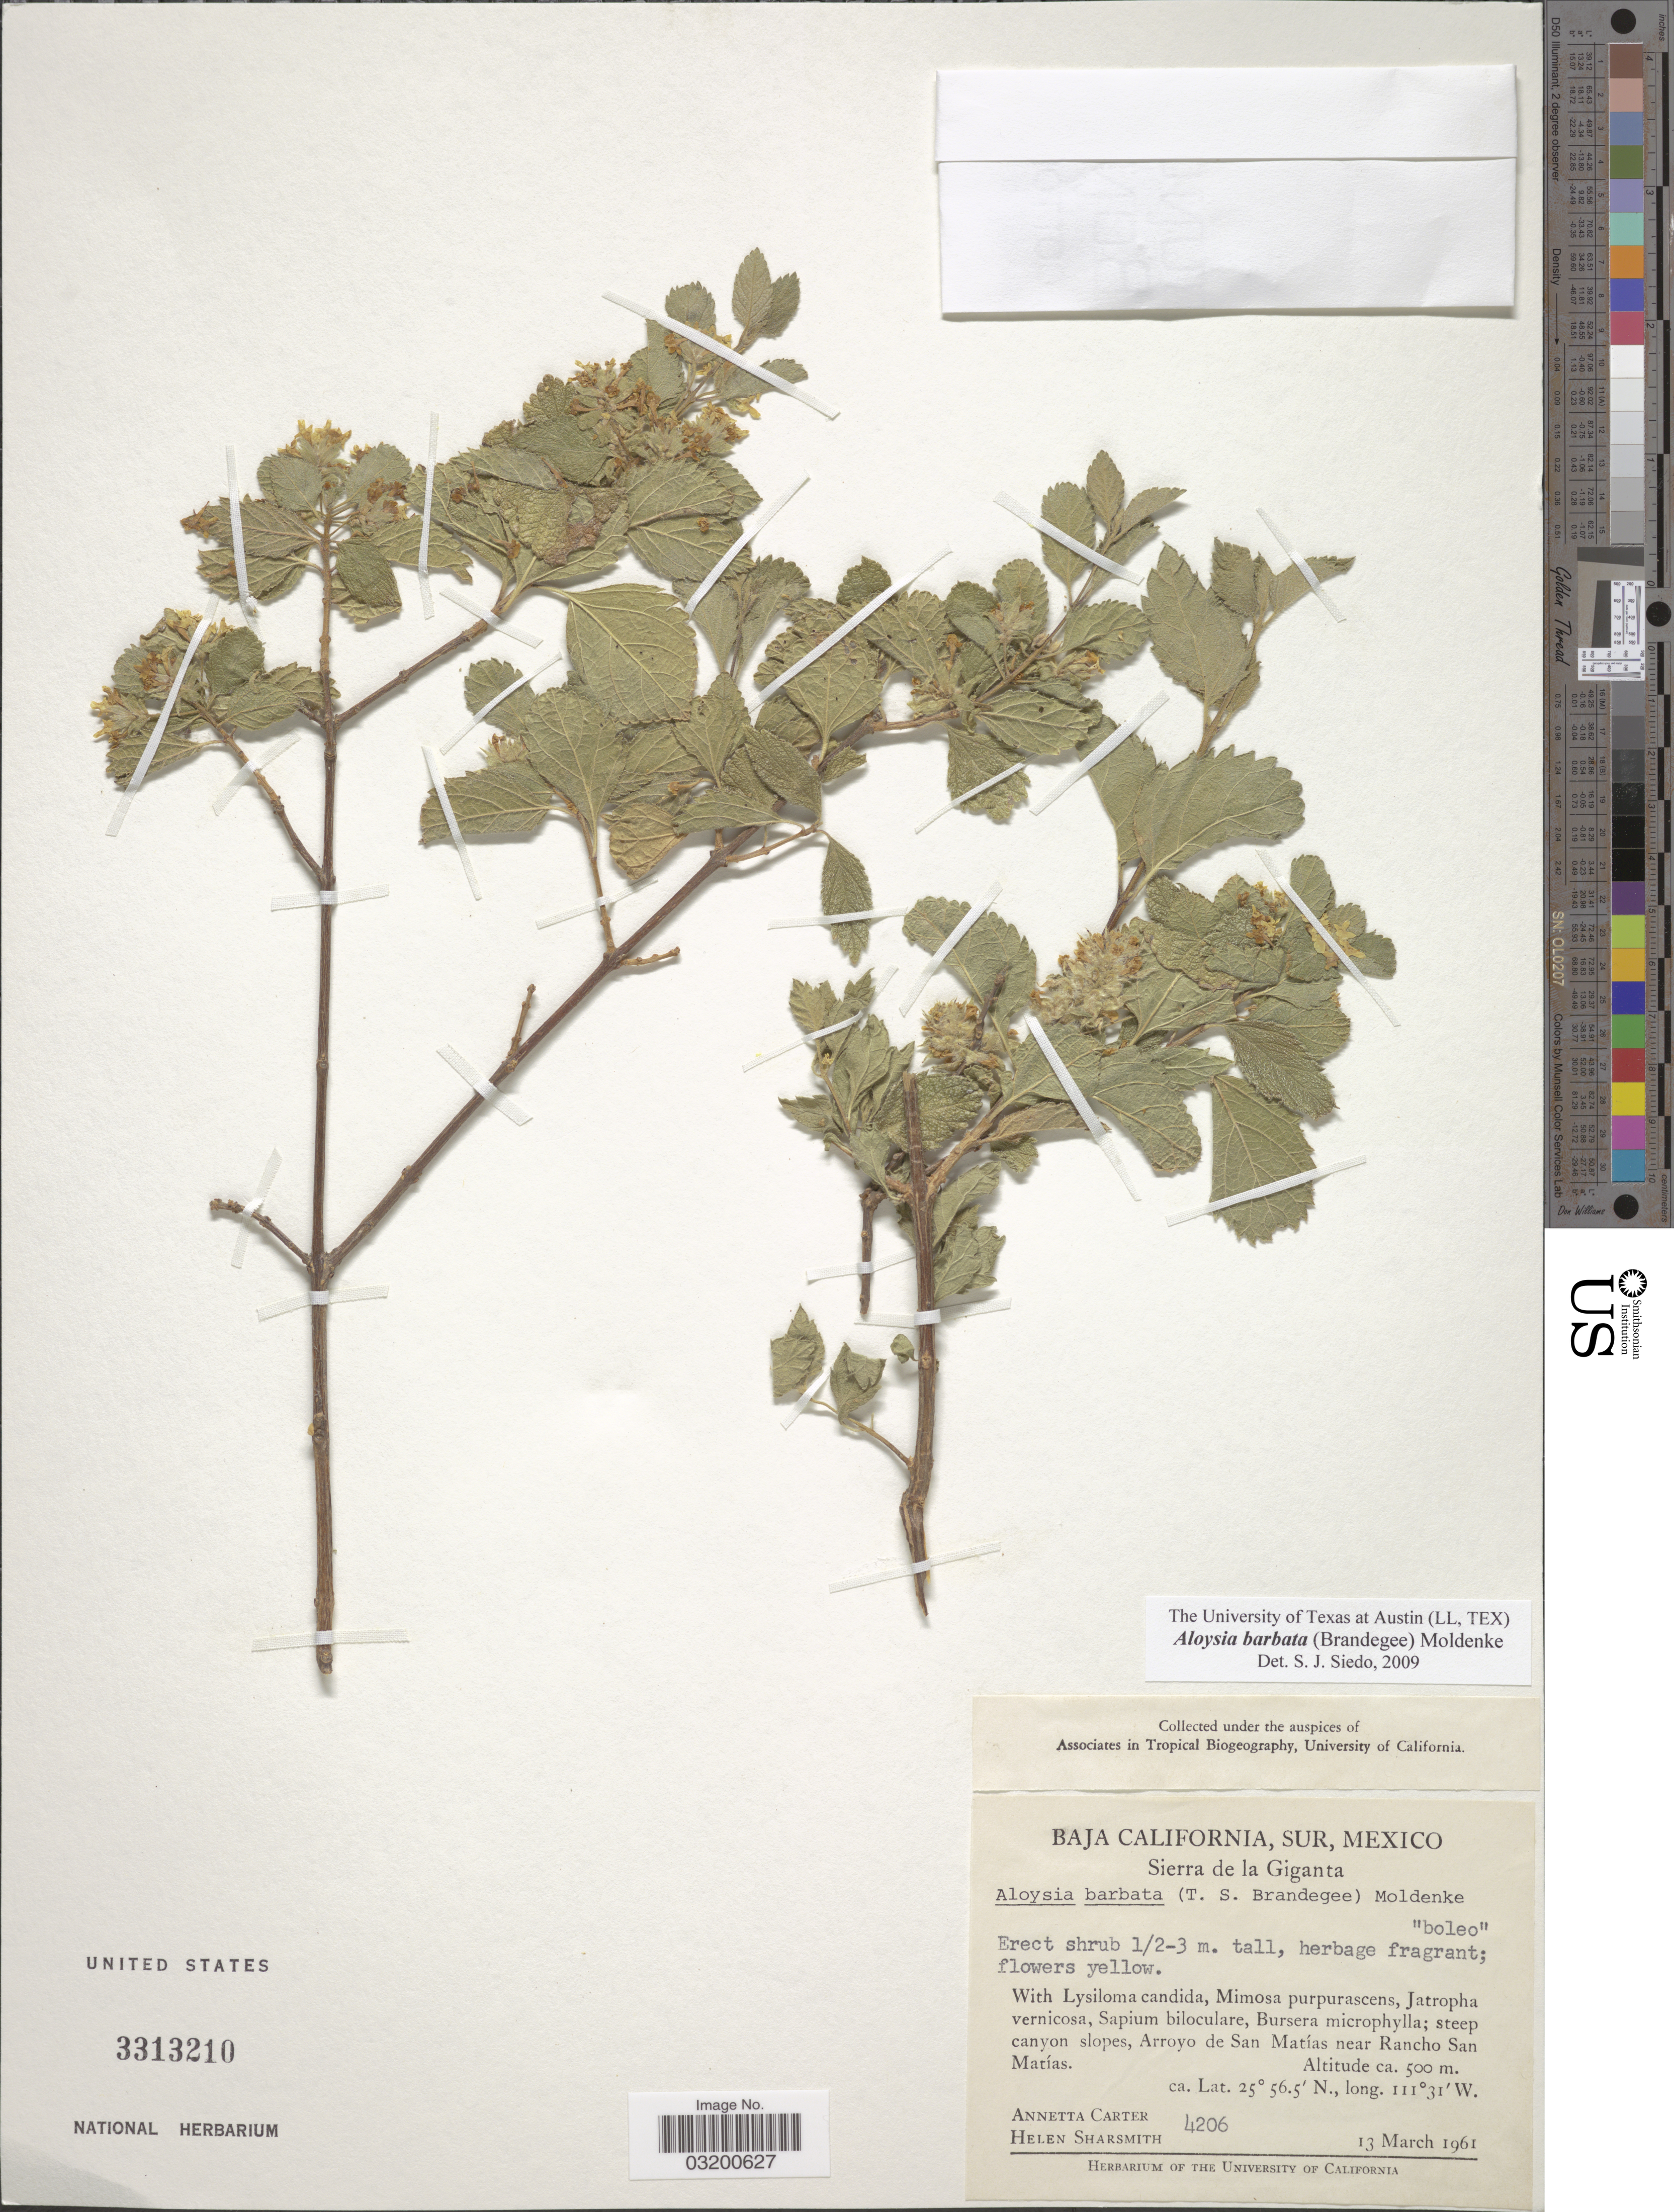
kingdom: Plantae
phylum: Tracheophyta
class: Magnoliopsida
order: Lamiales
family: Verbenaceae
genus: Aloysia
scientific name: Aloysia barbata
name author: (Brandegee) Moldenke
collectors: A. Carter & H. Sharsmith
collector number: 4206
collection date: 1961-03-13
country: Mexico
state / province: Baja California Sur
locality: Sierra de la Giganta. Arroyo de San Matías near Rancho San Matías.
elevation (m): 500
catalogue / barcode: US 3313210